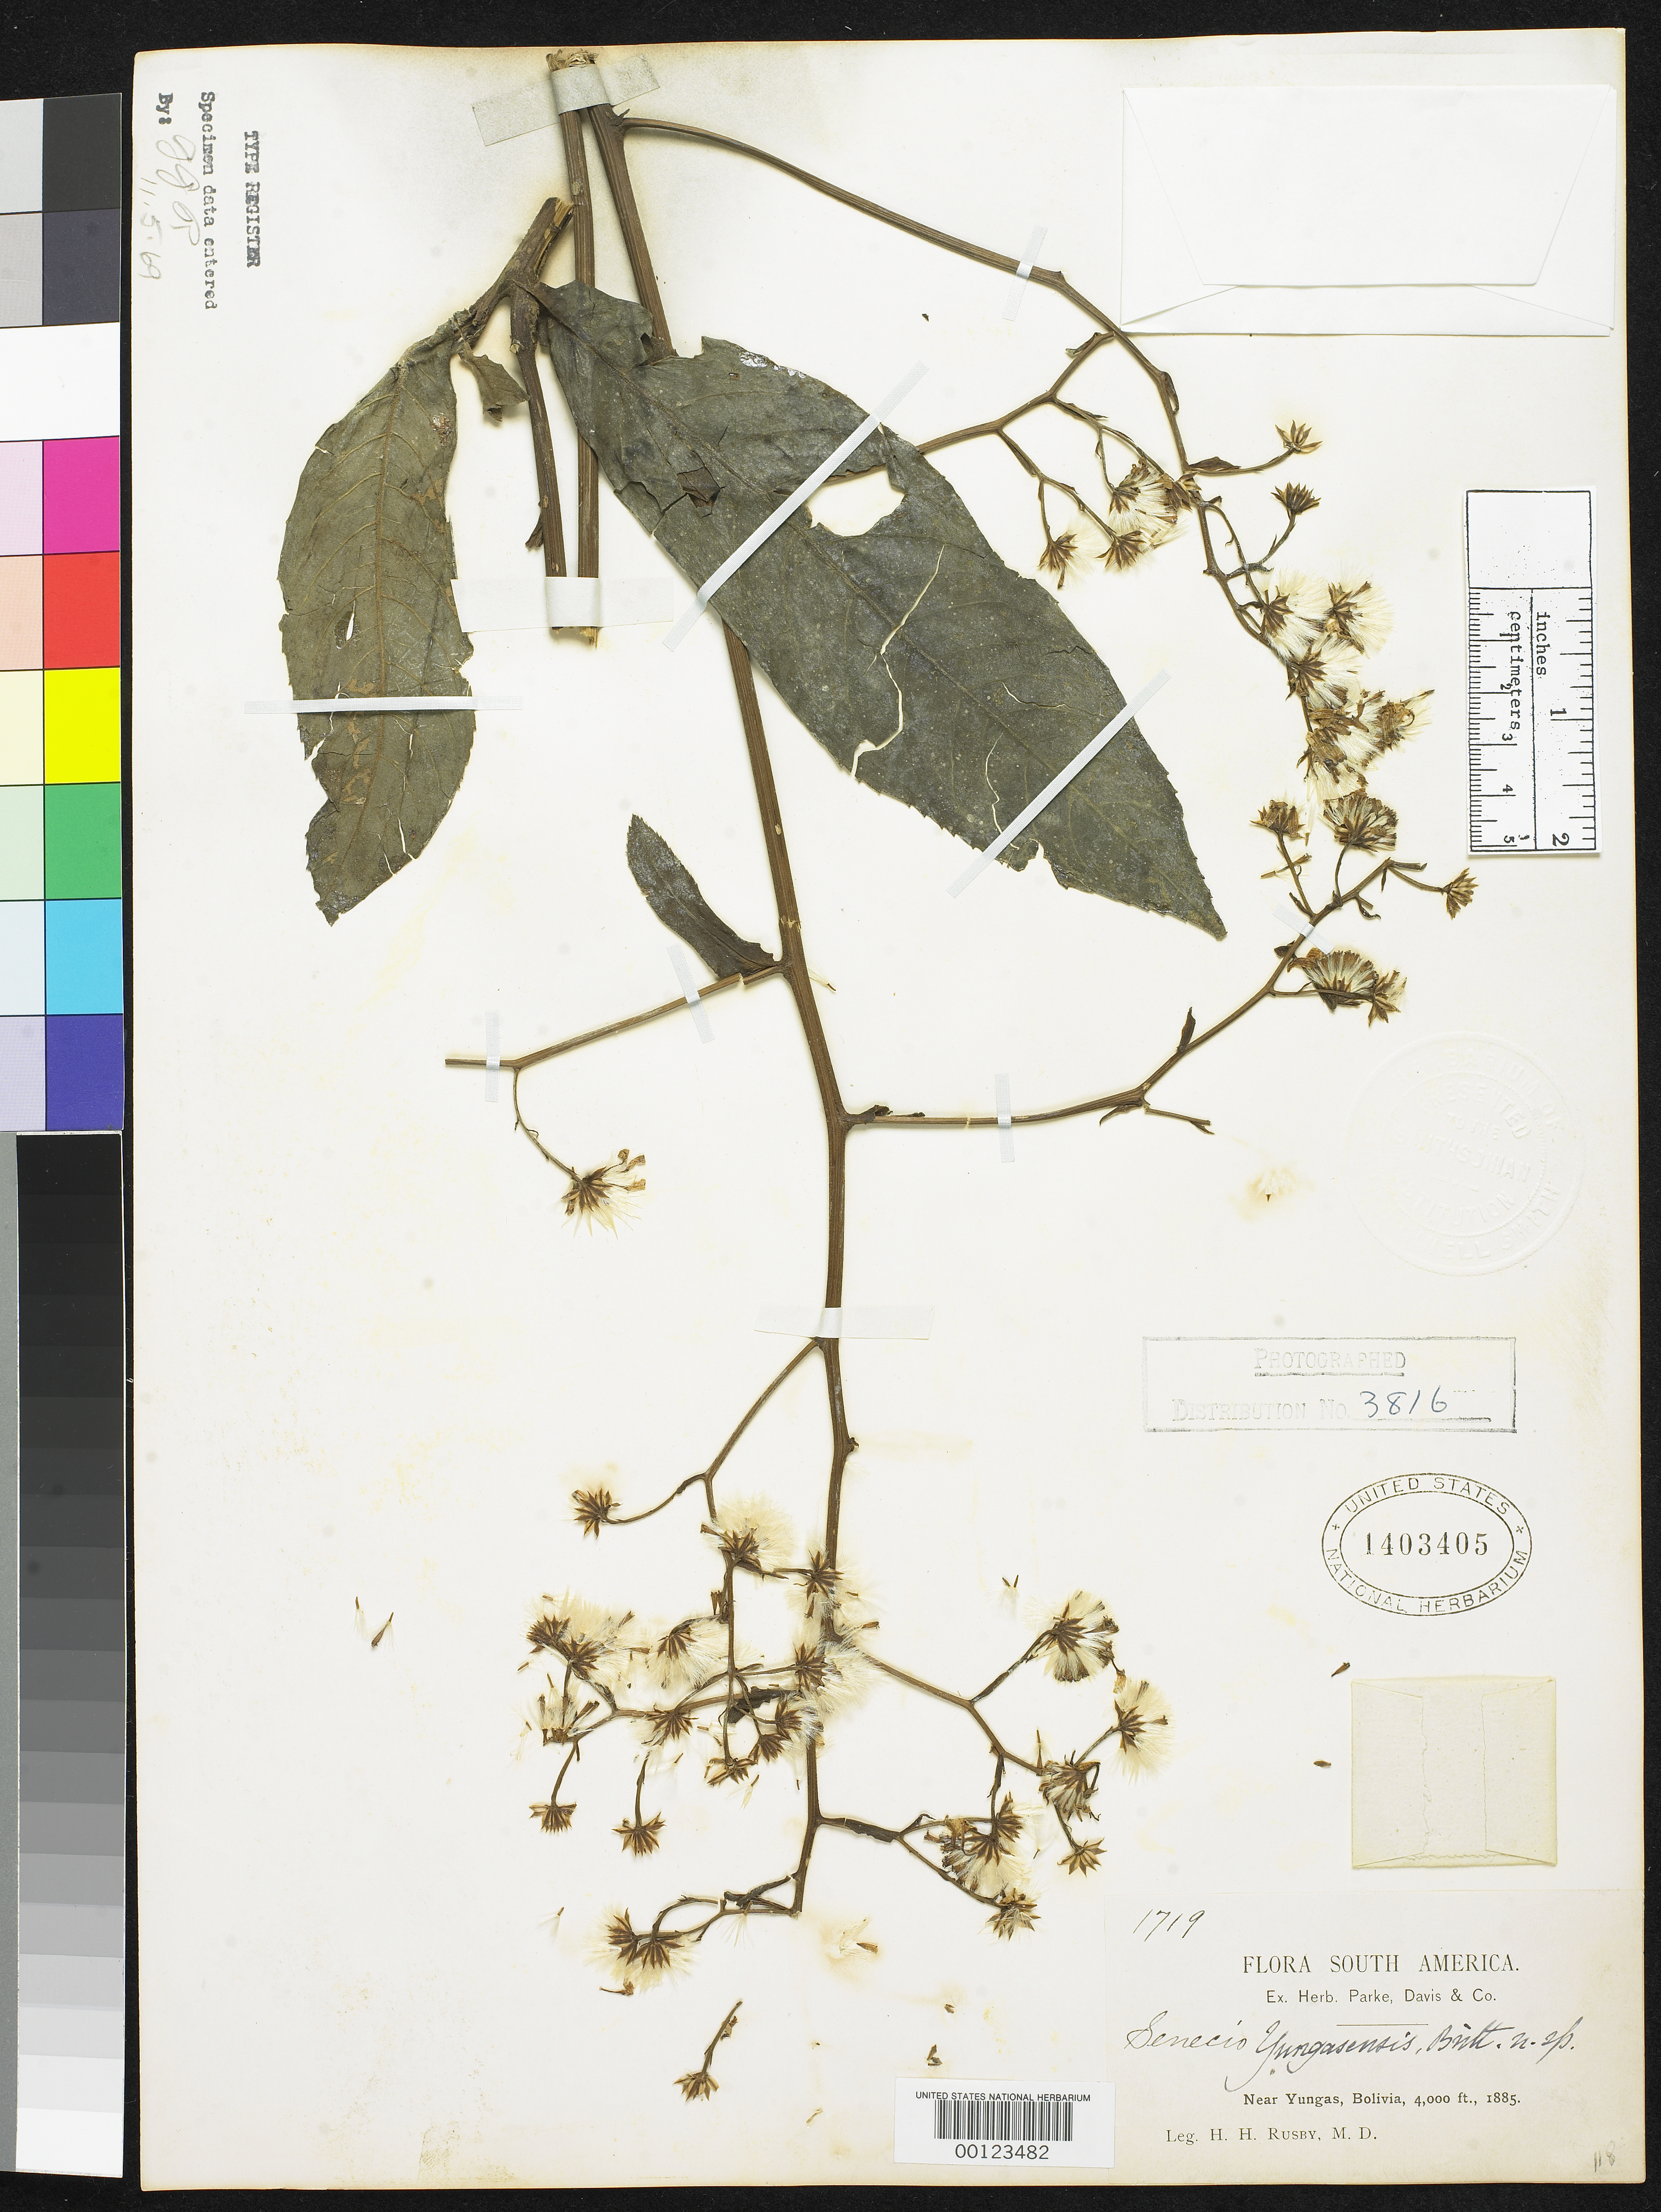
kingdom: Plantae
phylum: Tracheophyta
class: Magnoliopsida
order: Asterales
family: Asteraceae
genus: Senecio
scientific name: Senecio yungasensis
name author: Britton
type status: Isotype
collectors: H. H. Rusby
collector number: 1719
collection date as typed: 1885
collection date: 1885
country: Bolivia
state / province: La Paz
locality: Yungas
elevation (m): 1219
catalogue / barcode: US 1403405